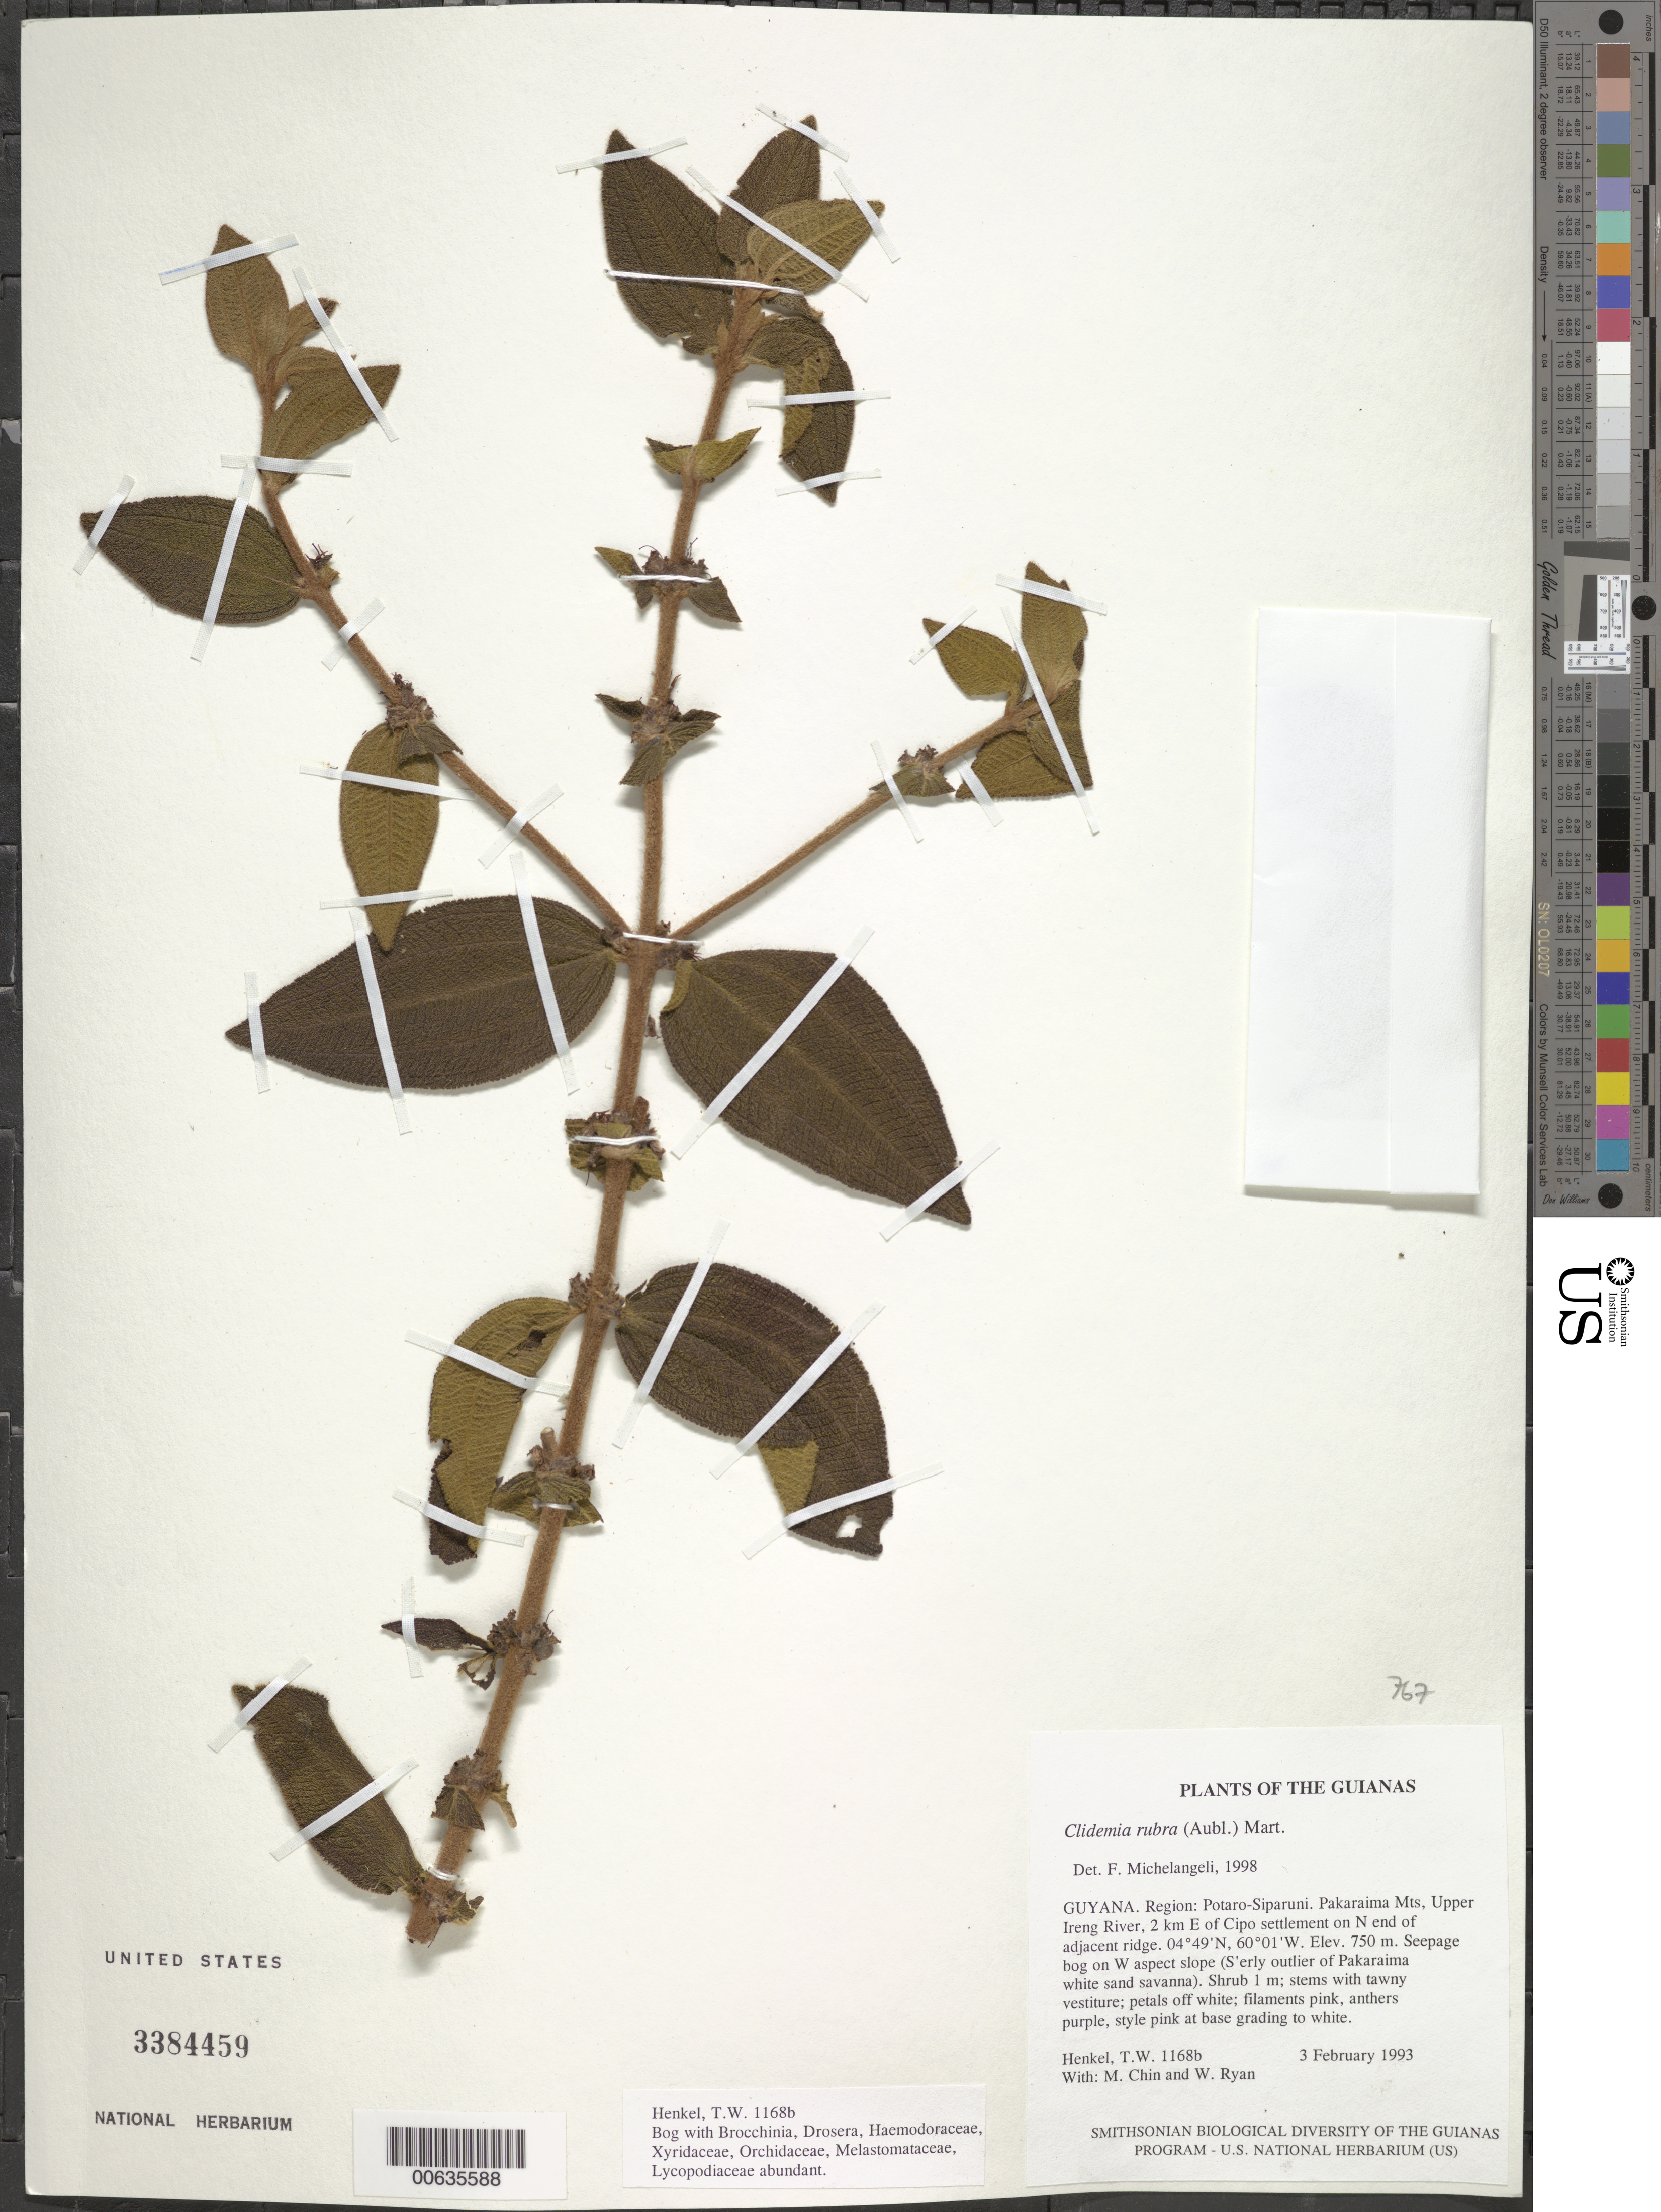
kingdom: Plantae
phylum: Tracheophyta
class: Magnoliopsida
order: Myrtales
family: Melastomataceae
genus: Clidemia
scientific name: Clidemia rubra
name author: (Aubl.) Mart.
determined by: Michelangeli, F. A.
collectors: T. Henkel, M. Chin & W. Ryan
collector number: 1168 b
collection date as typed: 3 February 1993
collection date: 1993-02-03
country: Guyana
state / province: Potaro-Siparuni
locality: Pakaraima Mts, Upper Ireng River, 2 km E of Cipo settlement on N end of adjacent ridge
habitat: Seepage bog on W aspect slope (S'erly outlier of Pakaraima white sand savanna)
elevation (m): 750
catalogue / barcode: US 3384449